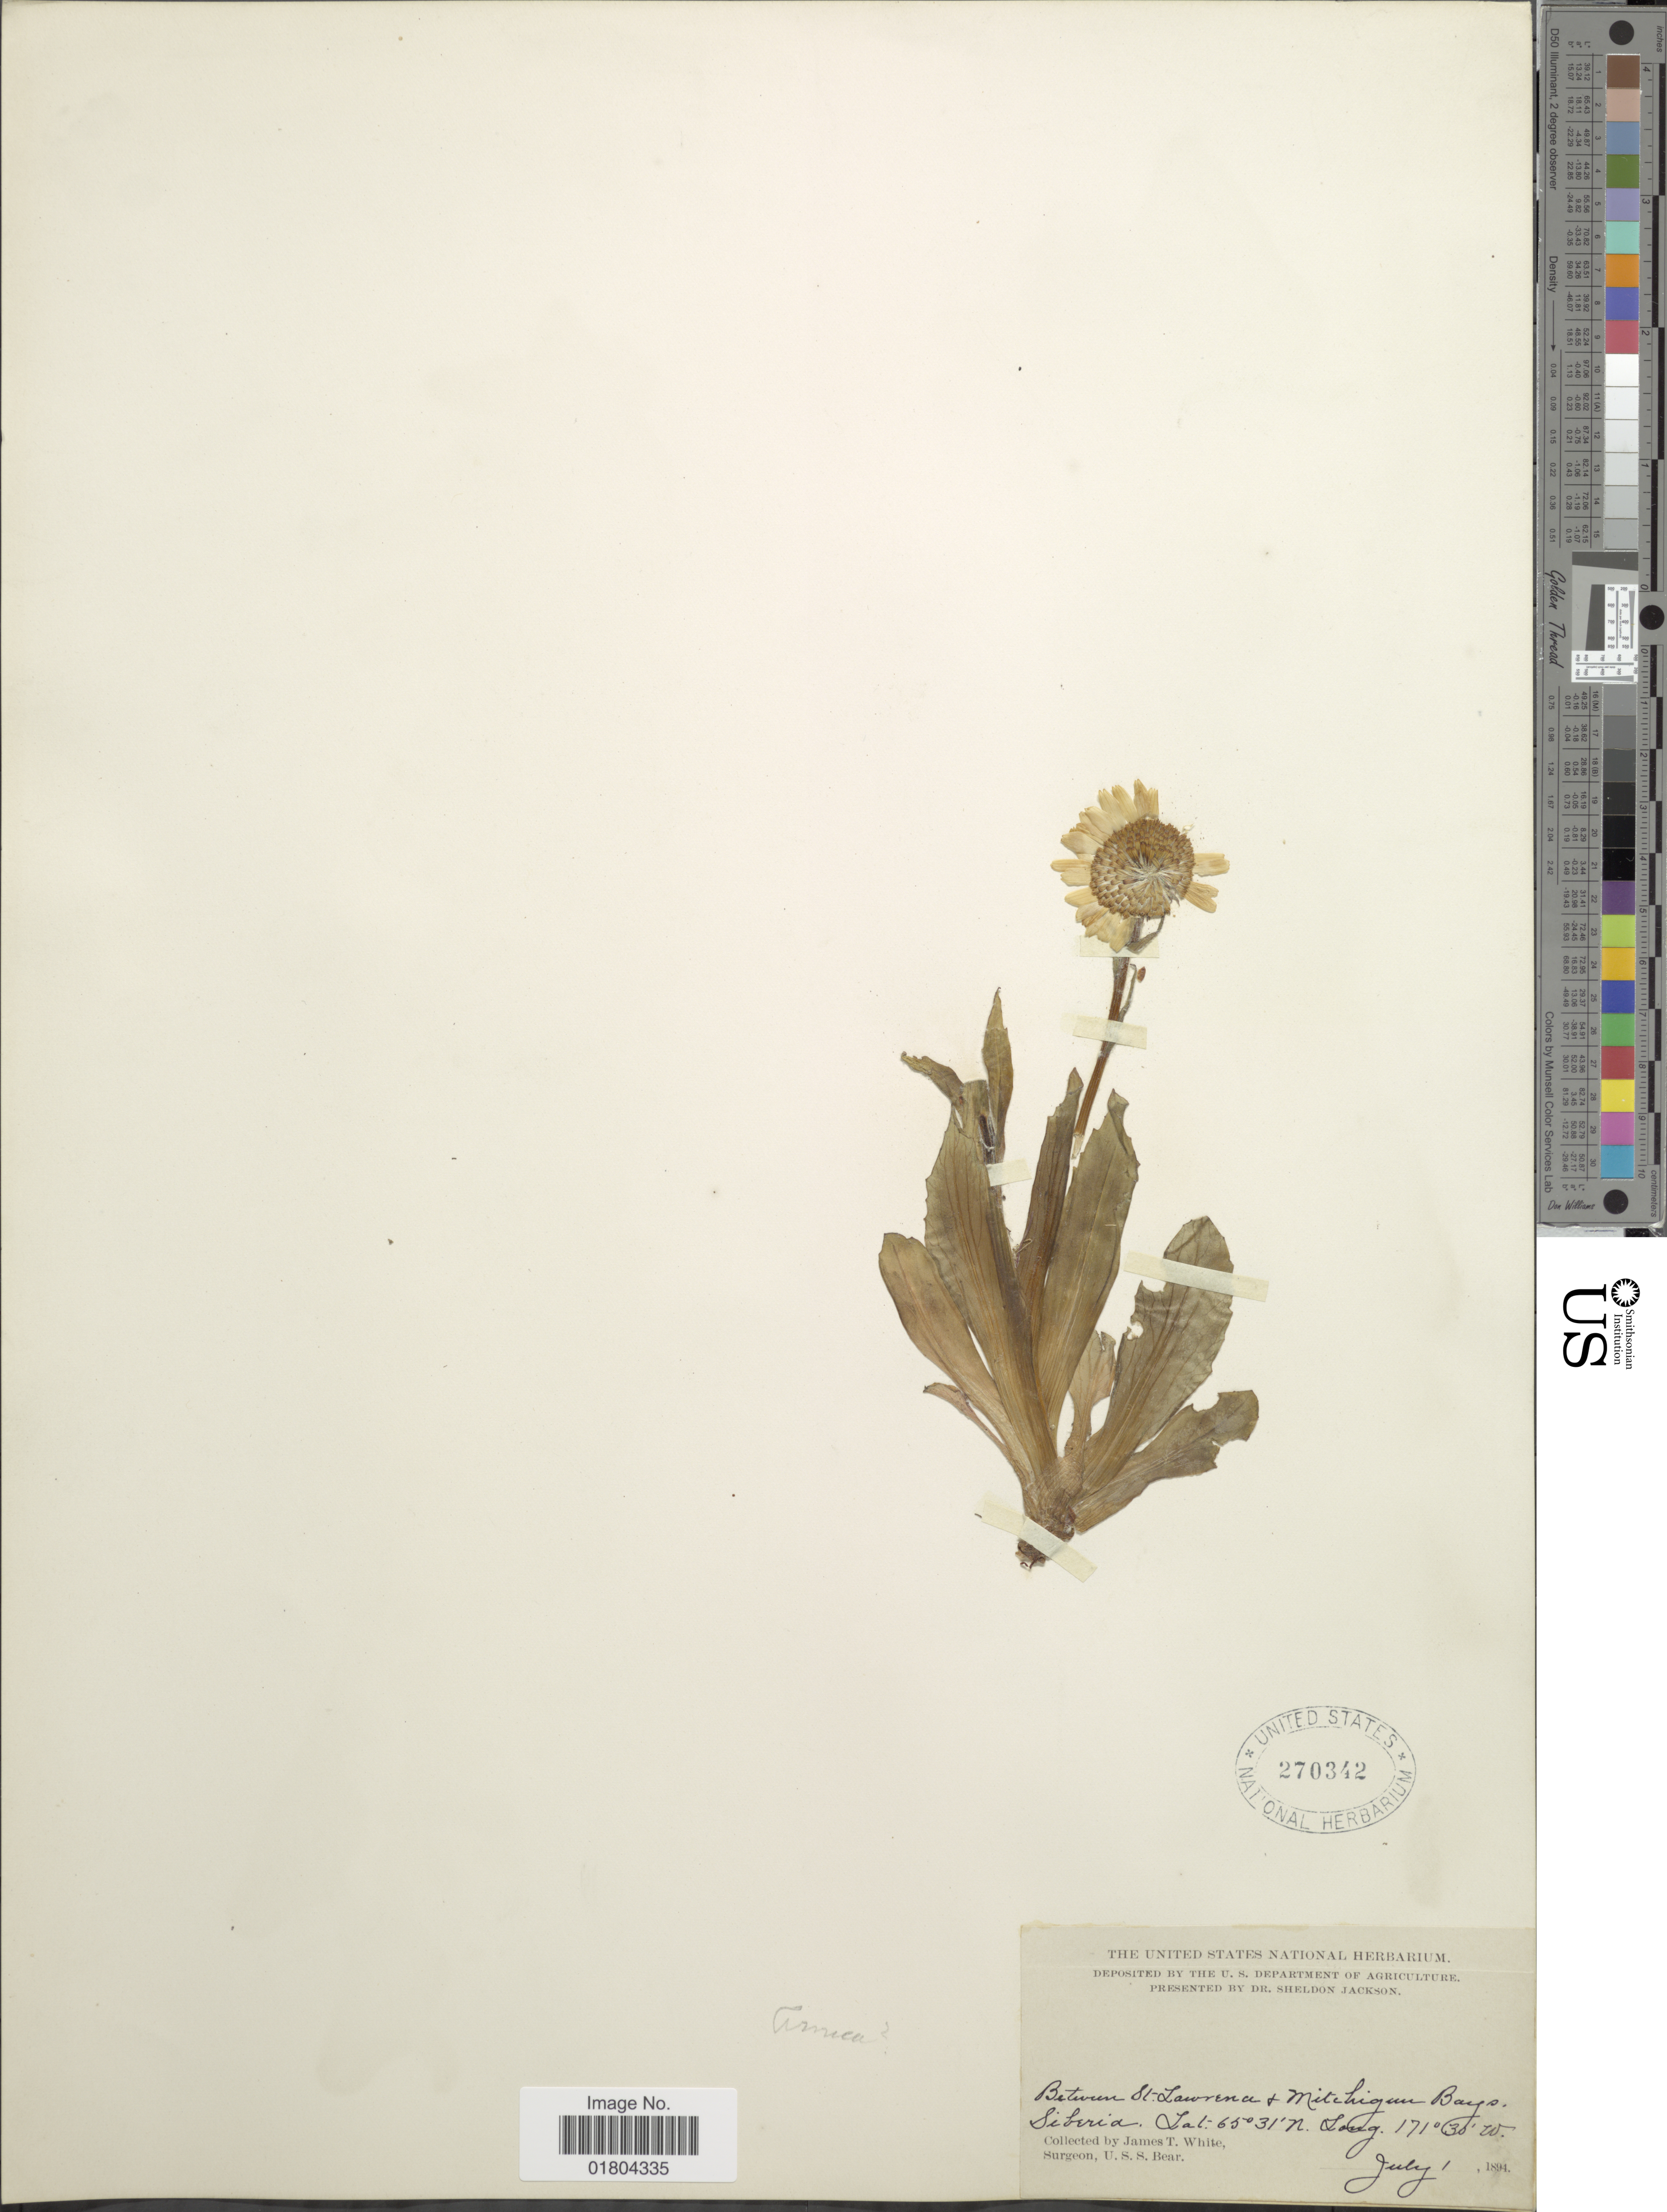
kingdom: Plantae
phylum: Tracheophyta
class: Magnoliopsida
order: Asterales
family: Asteraceae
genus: Arnica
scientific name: Arnica sp.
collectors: J. T. White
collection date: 1894-07-01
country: Russian Federation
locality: Between St. Lawrence + Mitchigun Bays, Siberia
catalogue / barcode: US 270342